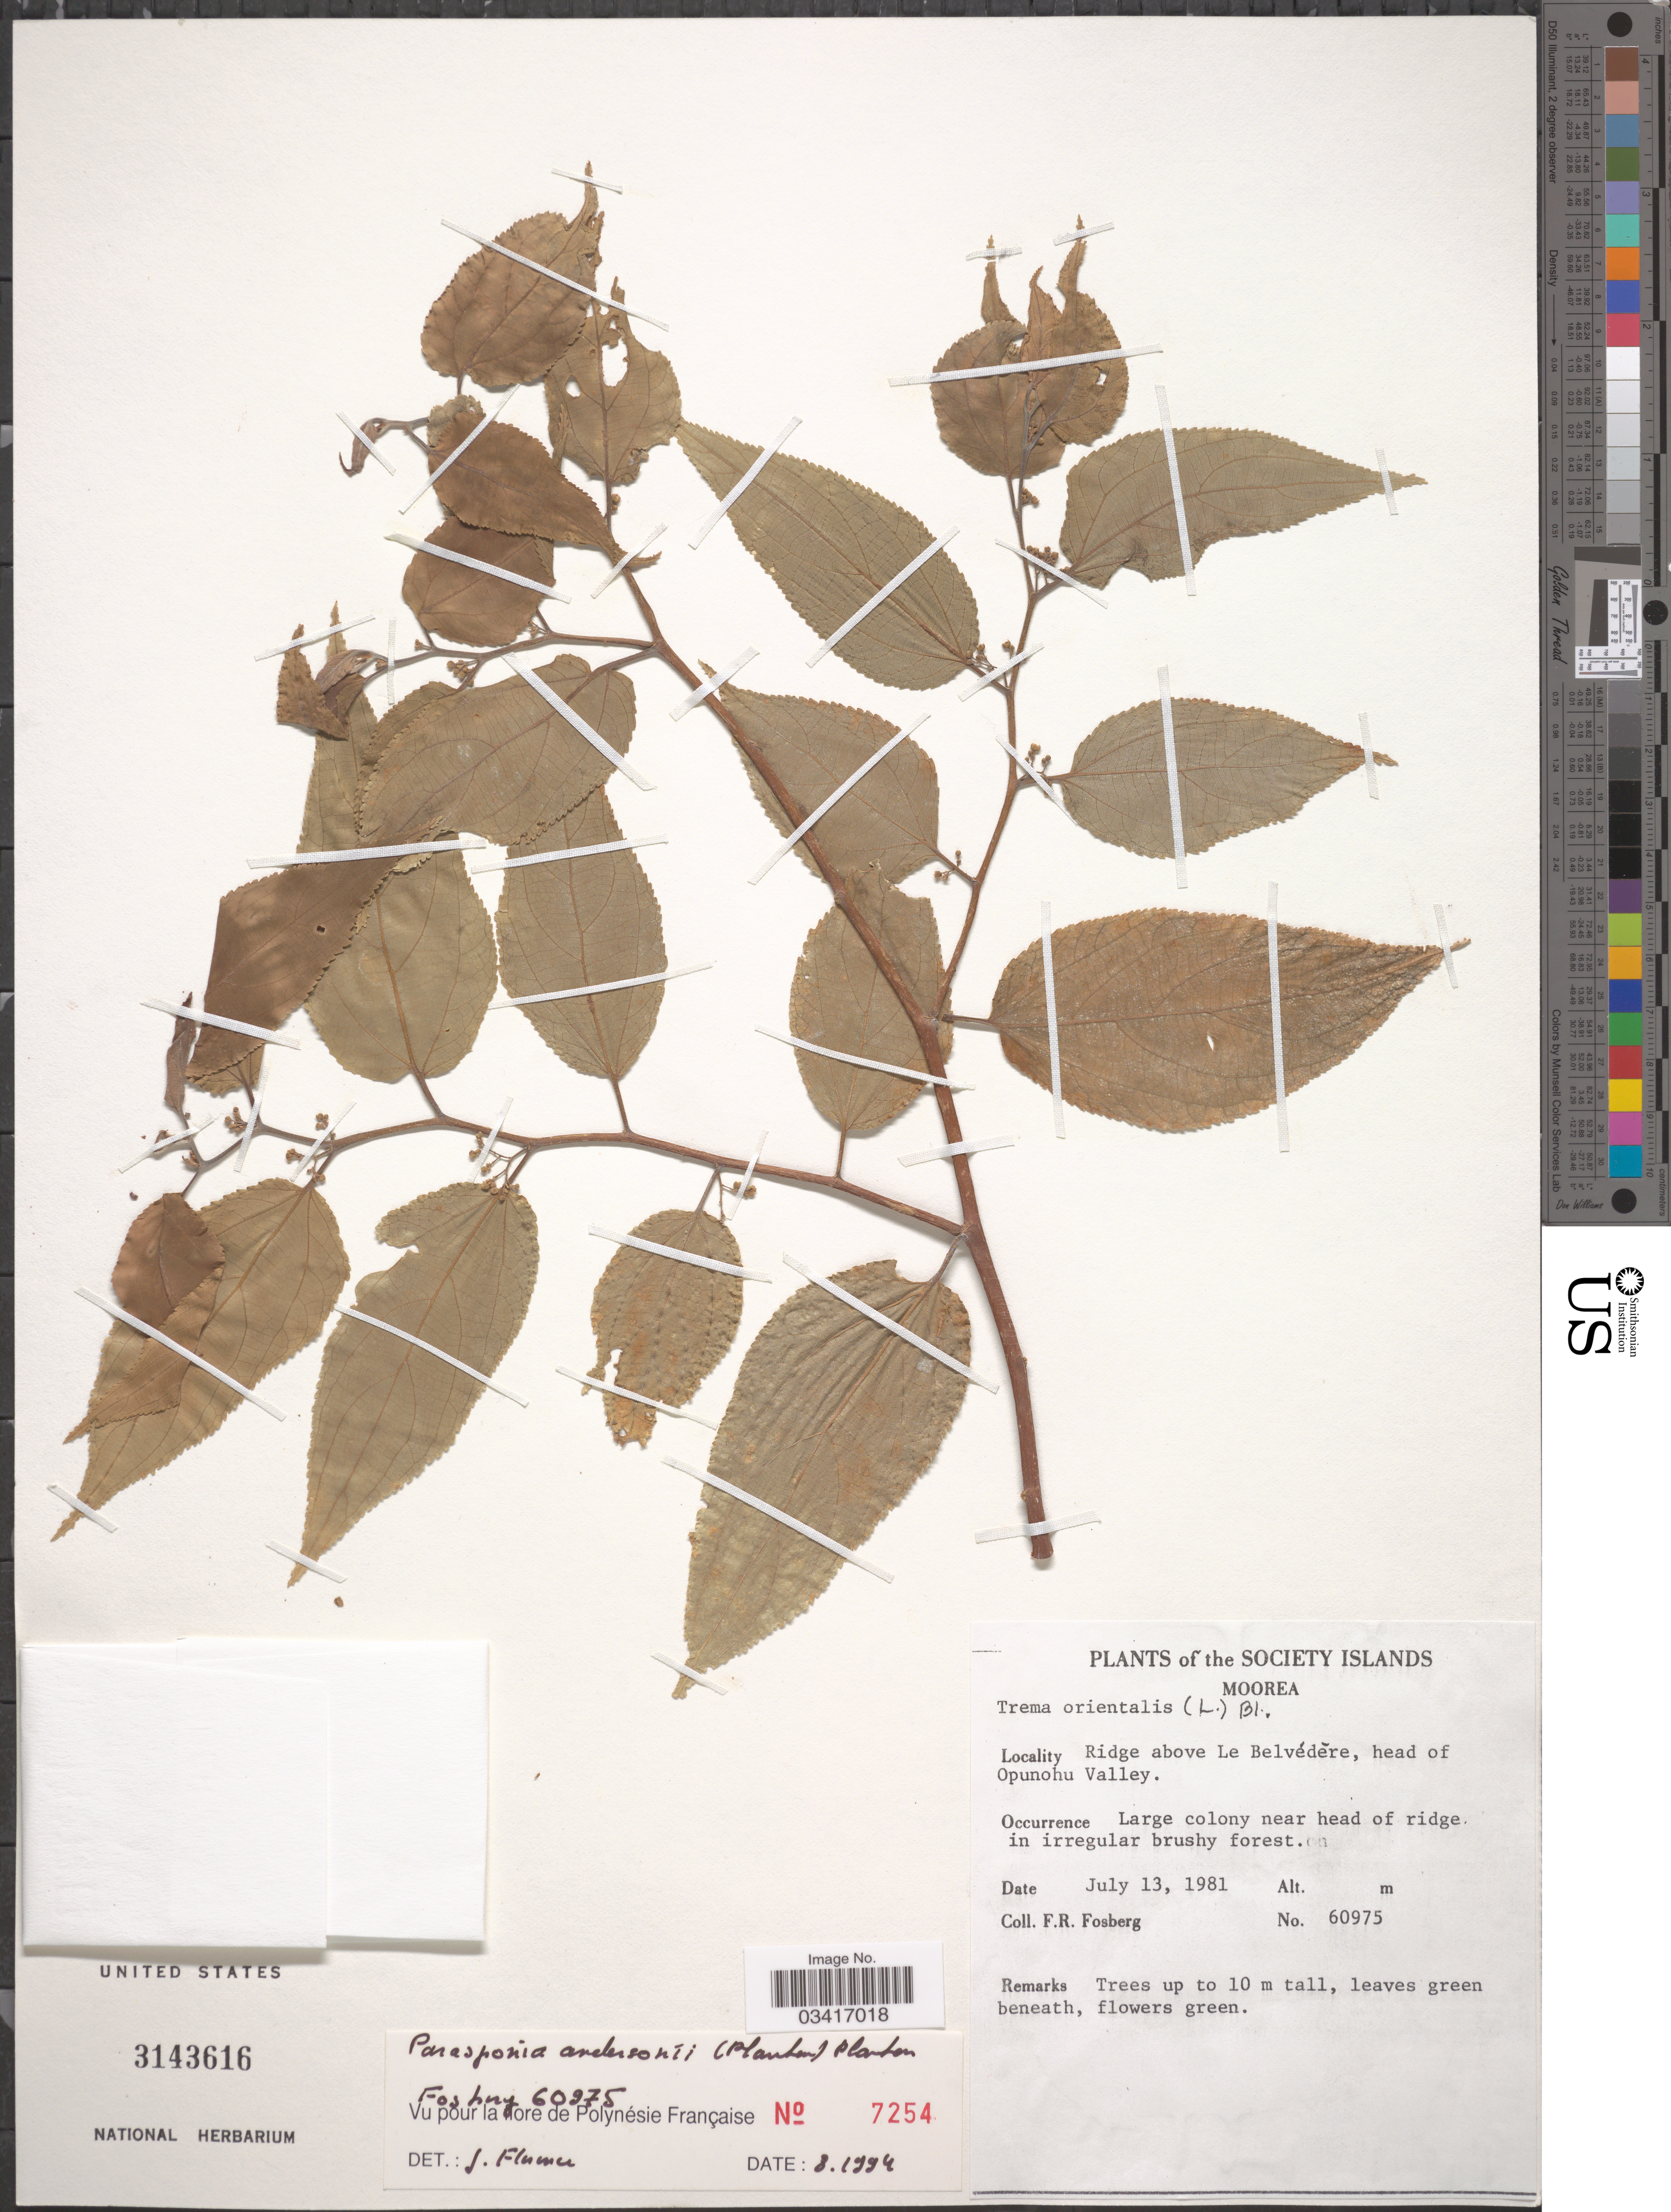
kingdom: Plantae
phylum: Tracheophyta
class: Magnoliopsida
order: Rosales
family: Cannabaceae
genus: Parasponia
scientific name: Parasponia andersonii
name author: Planch.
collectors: F. R. Fosberg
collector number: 60975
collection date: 1981-07-13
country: French Polynesia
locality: The Society Islands. Moorea. Ridge above Le Belvédère, head of Opunohu Valley.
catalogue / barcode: US 3143616